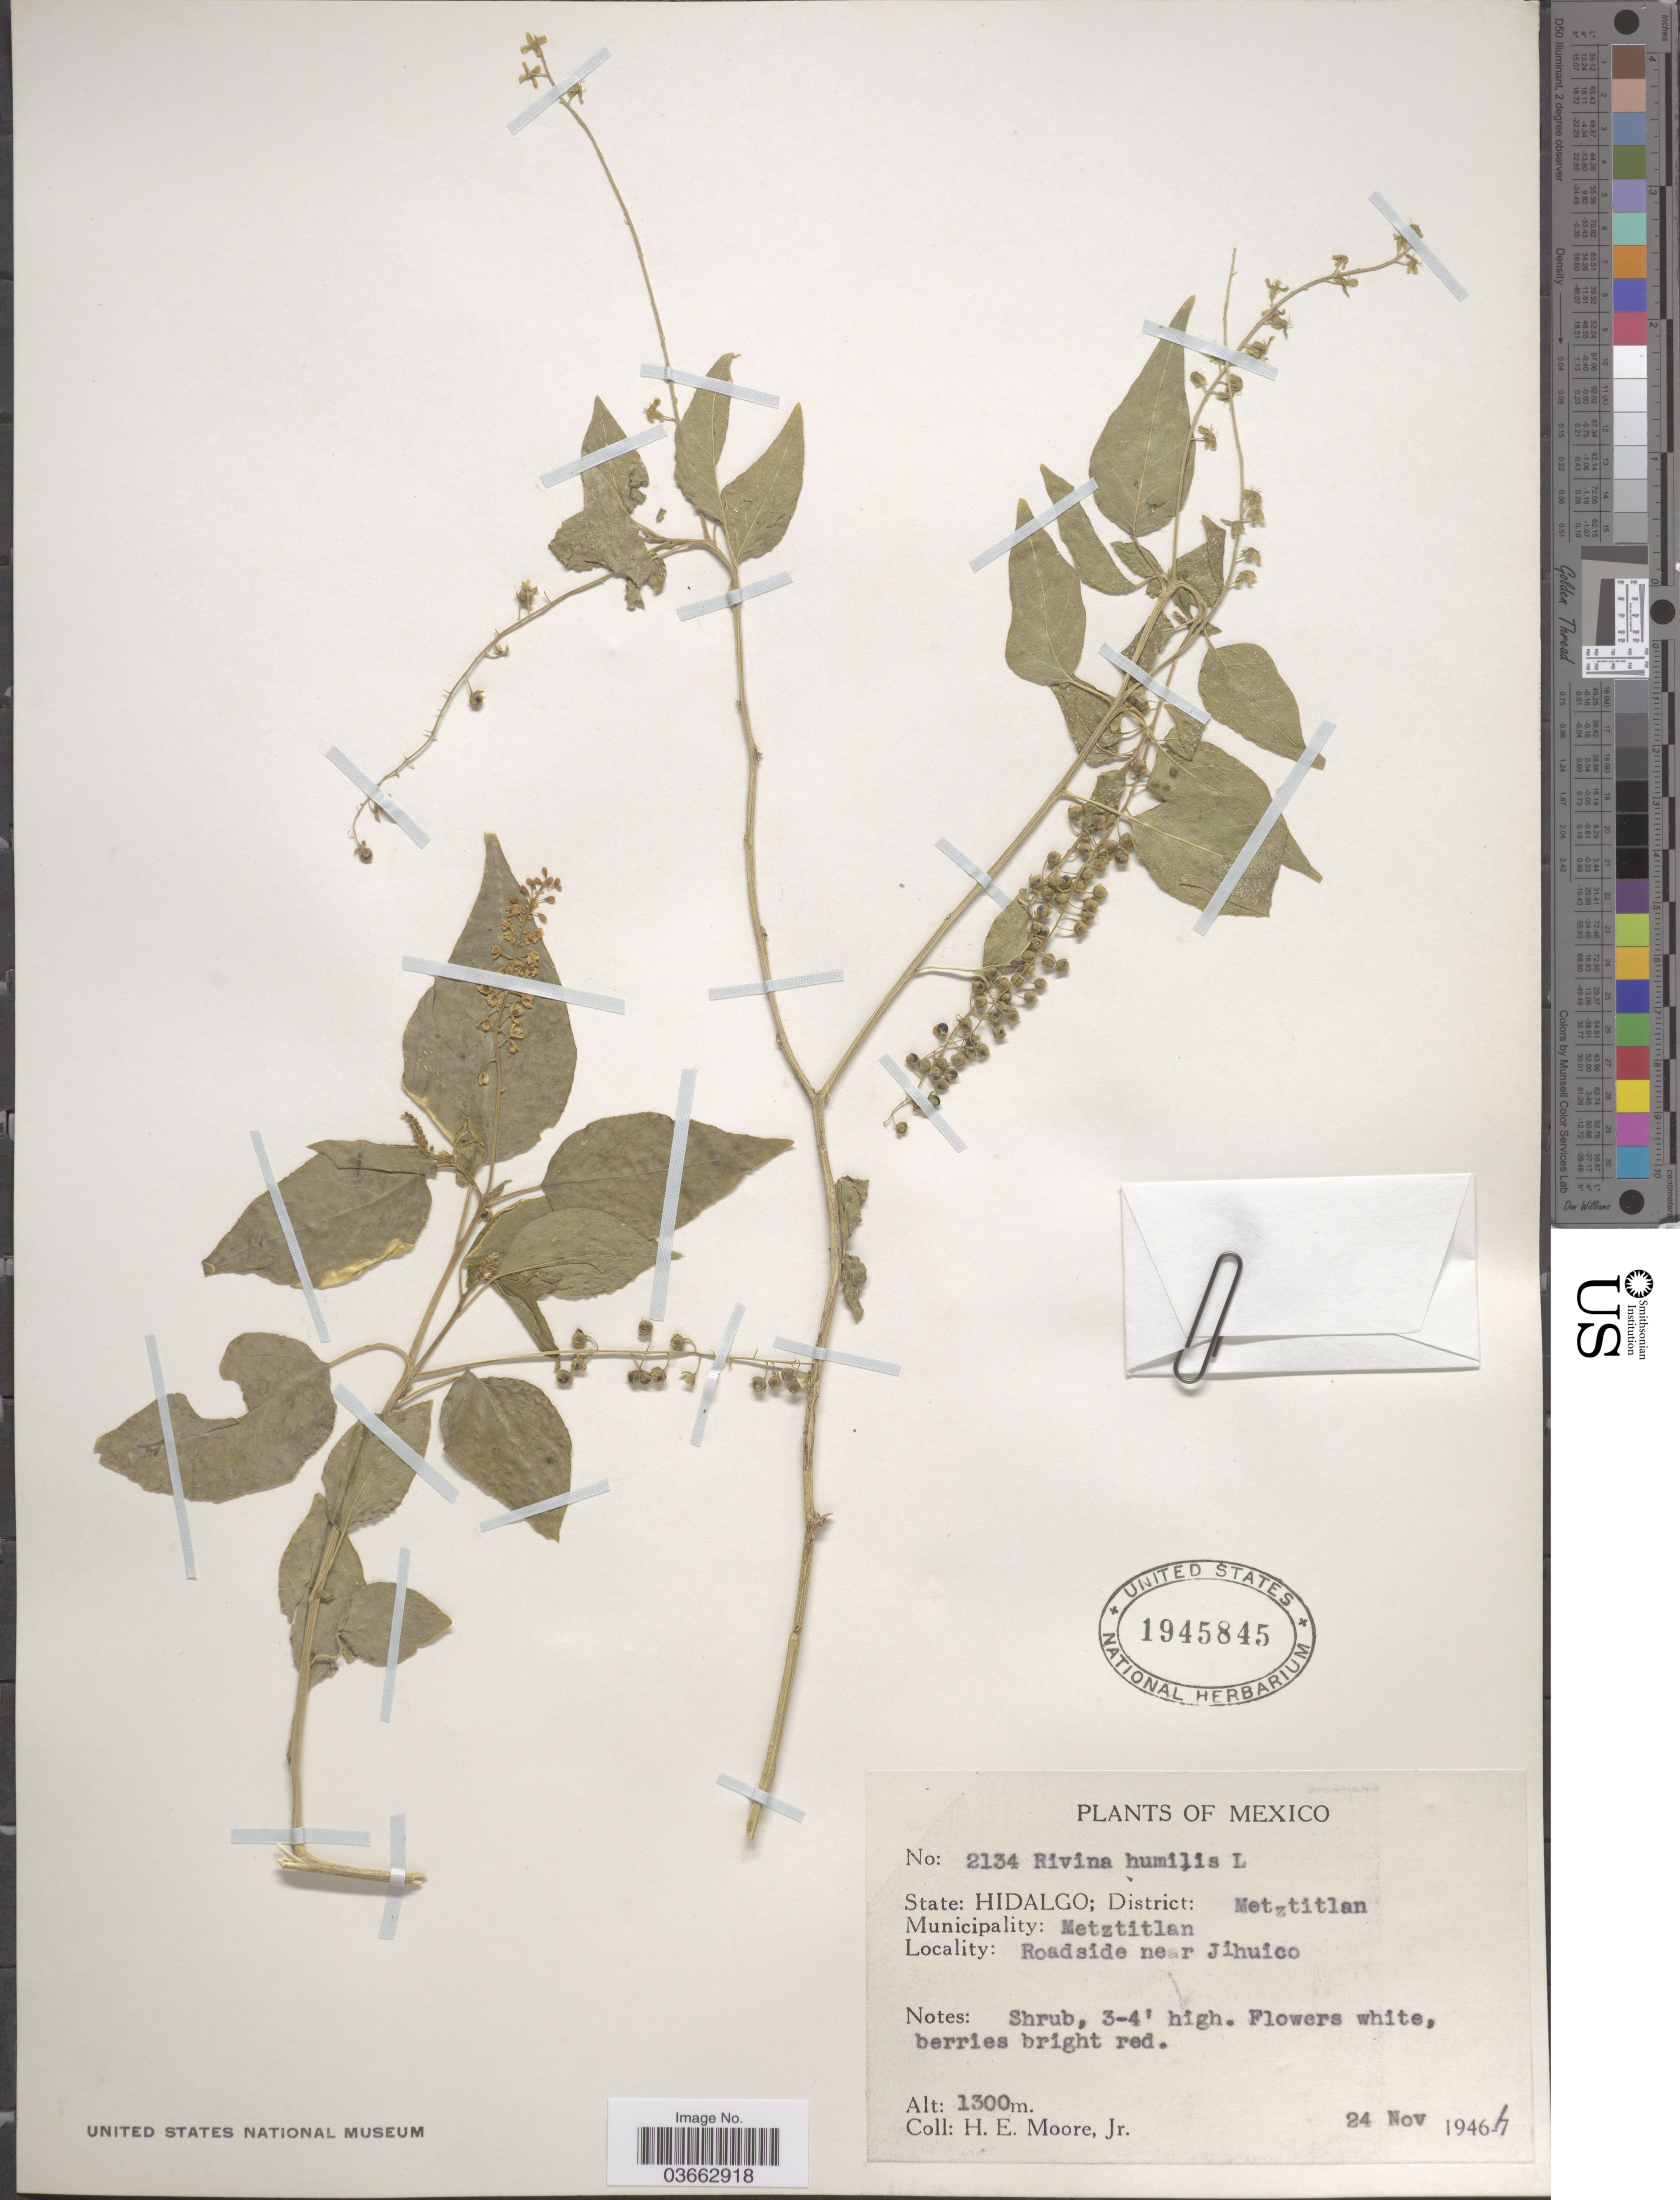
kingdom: Plantae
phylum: Tracheophyta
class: Magnoliopsida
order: Caryophyllales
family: Phytolaccaceae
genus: Rivina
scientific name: Rivina humilis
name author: L.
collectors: H. Moore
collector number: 2134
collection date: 1946-11-24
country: Mexico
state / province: Hidalgo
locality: District: Metztitlan. Municipio: Metztitlan. Near Jihuico.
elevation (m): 1300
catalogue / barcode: US 1945845